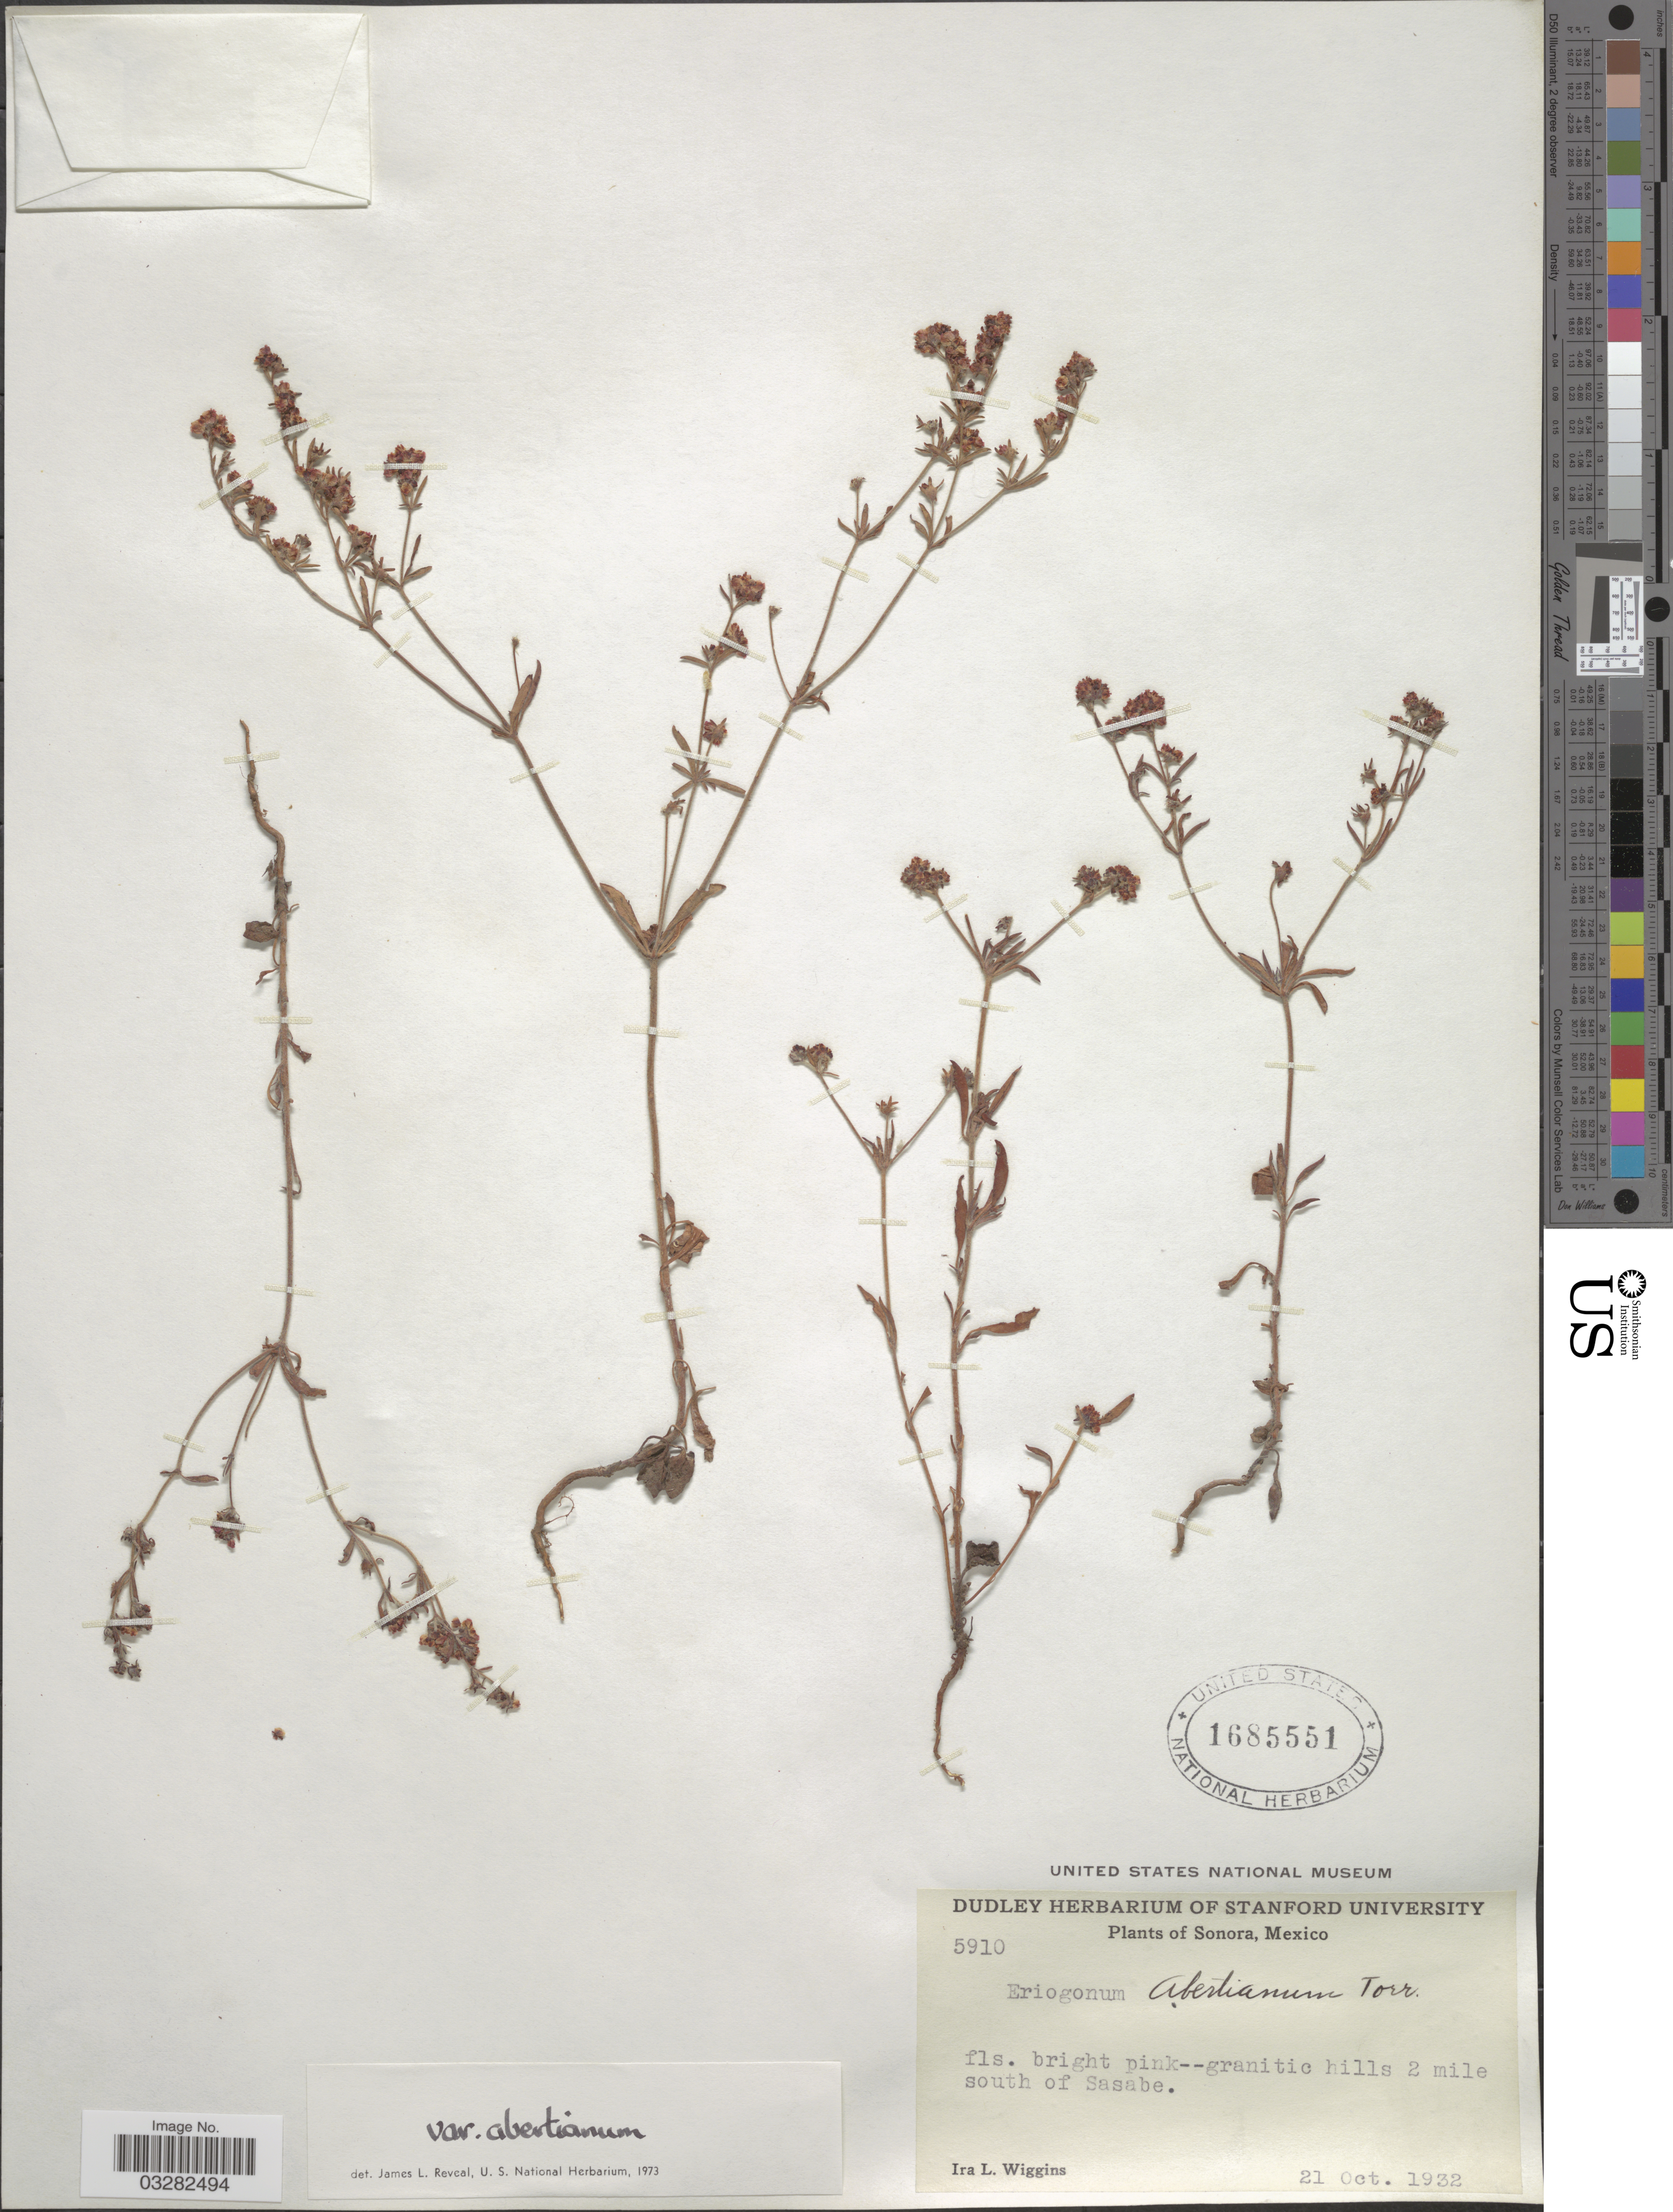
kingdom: Plantae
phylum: Tracheophyta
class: Magnoliopsida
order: Caryophyllales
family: Polygonaceae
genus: Eriogonum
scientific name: Eriogonum abertianum var. abertianum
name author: Torr.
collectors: I. L. Wiggins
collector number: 5910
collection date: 1932-10-21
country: Mexico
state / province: Sonora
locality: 2 mile south of Sasabe.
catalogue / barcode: US 1685551